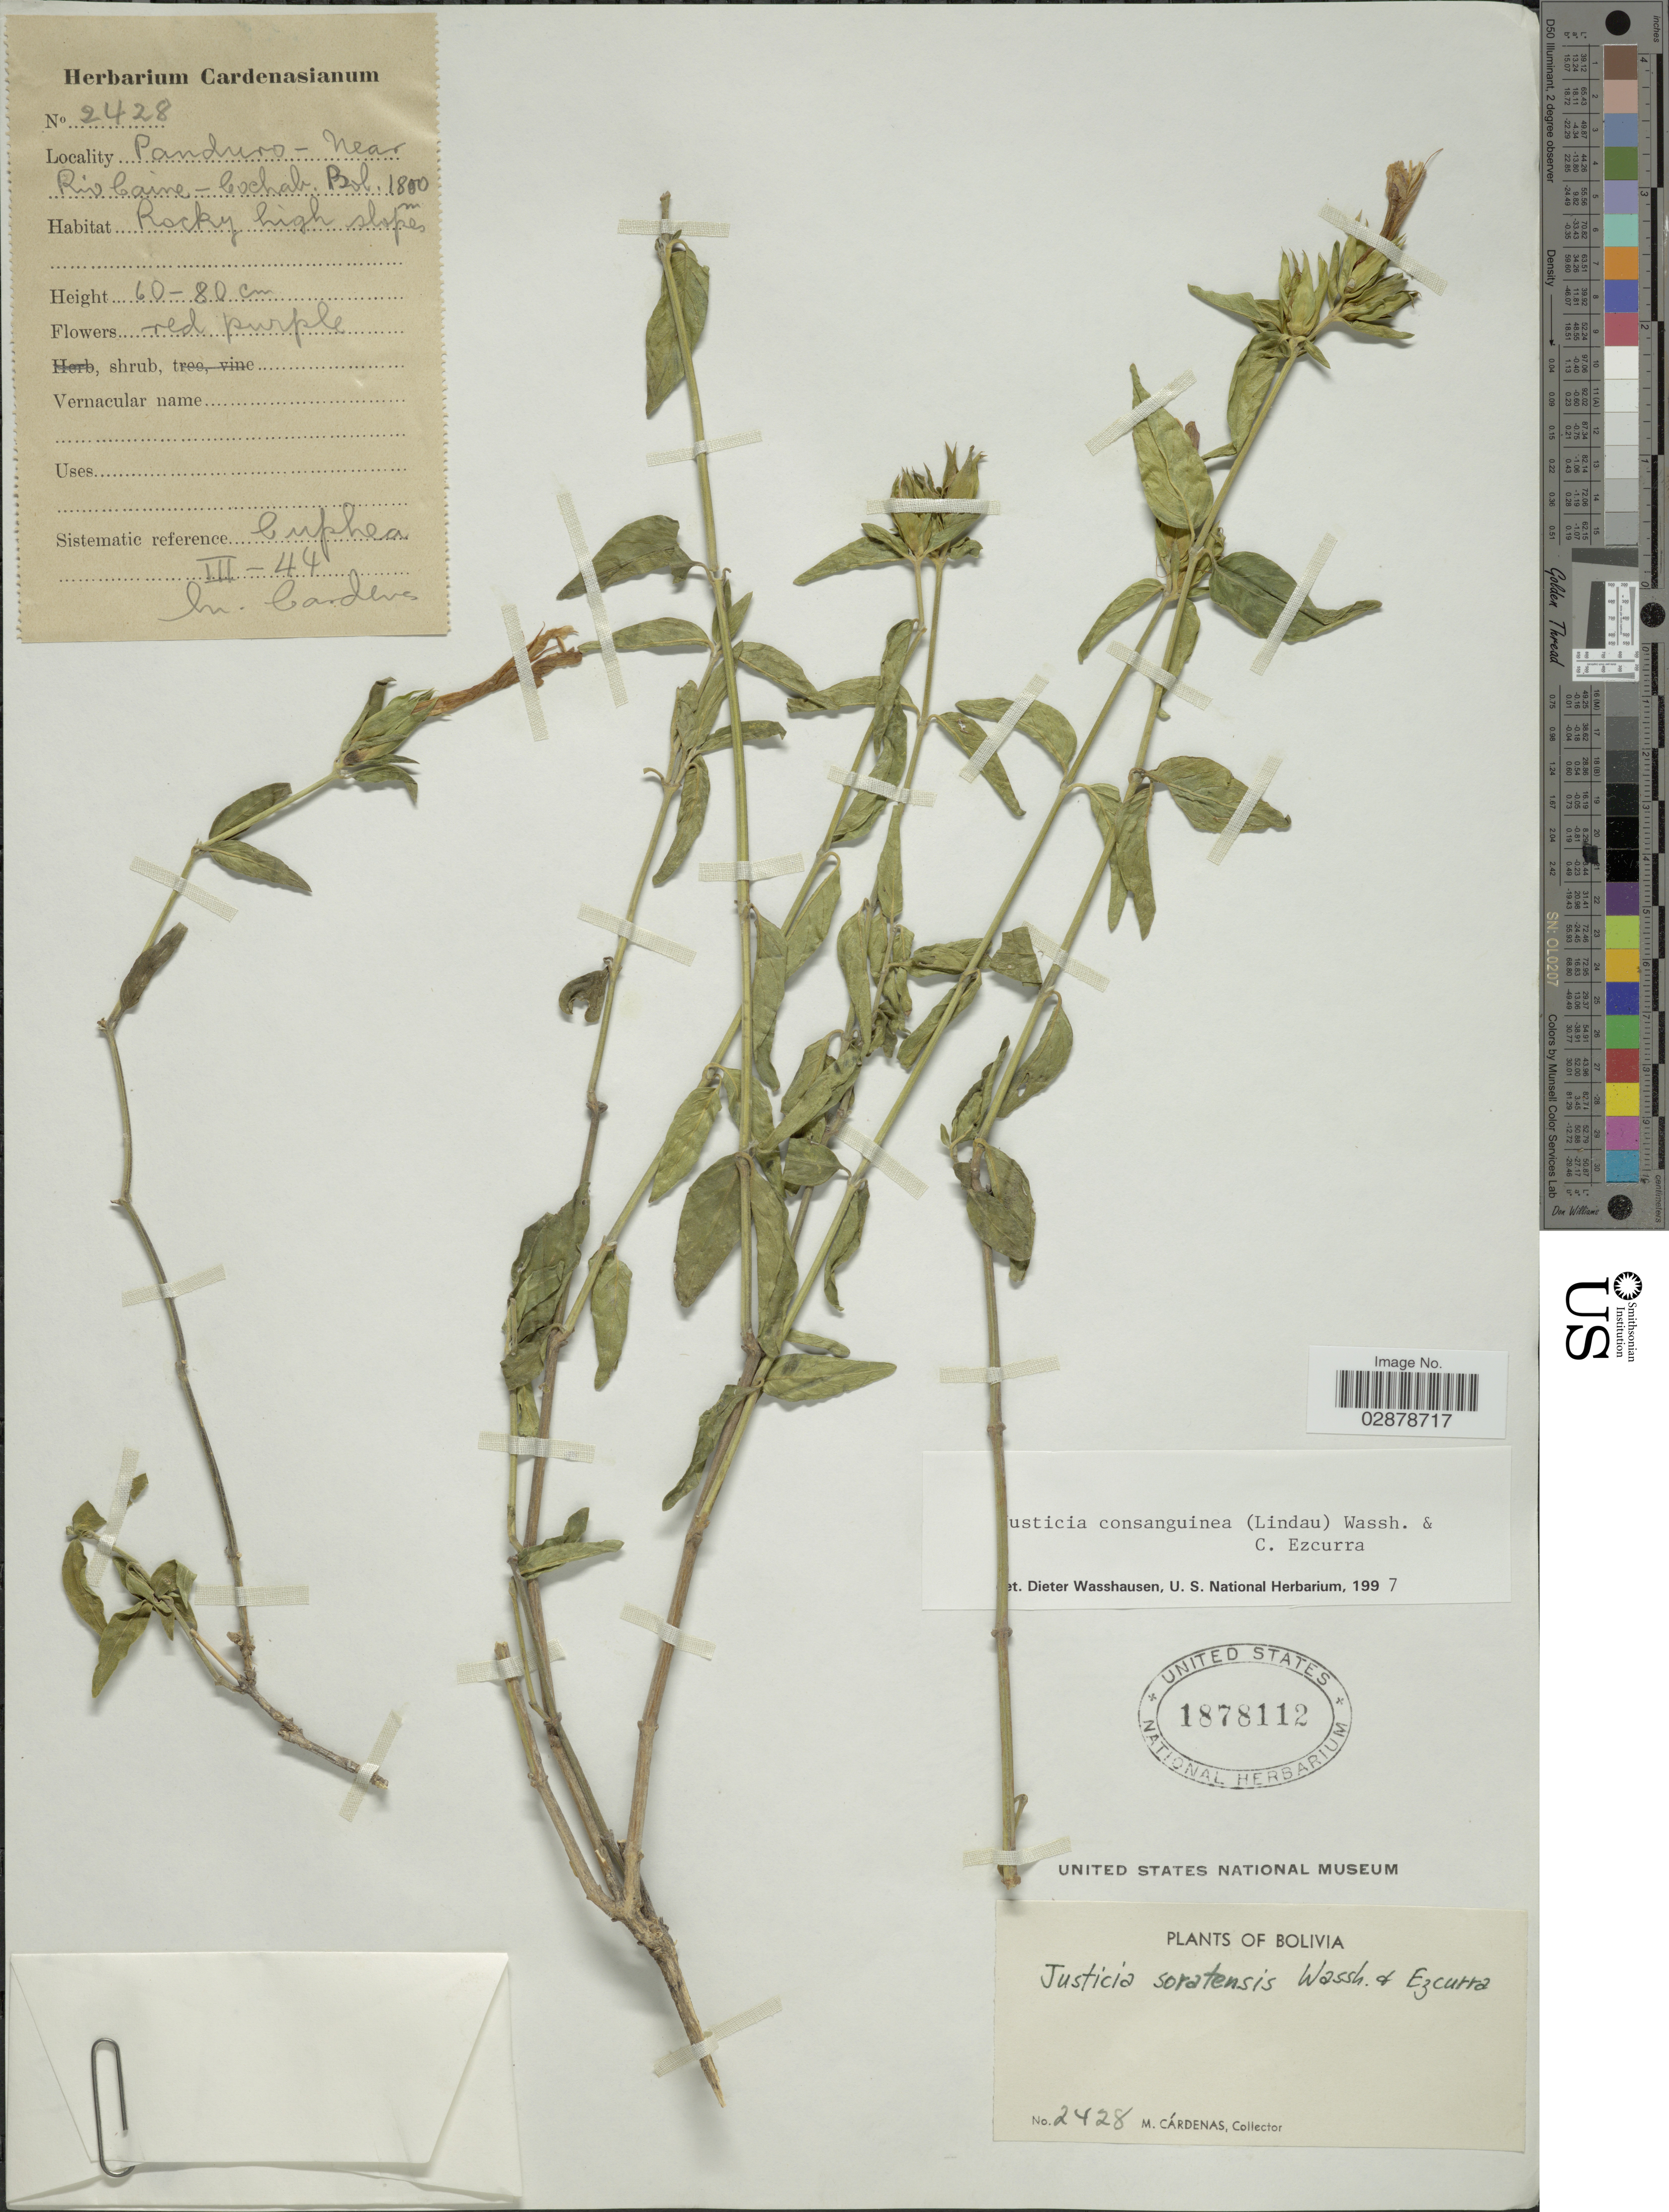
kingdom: Plantae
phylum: Tracheophyta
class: Magnoliopsida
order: Lamiales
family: Acanthaceae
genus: Justicia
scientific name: Justicia consanguinea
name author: (Lindau) Wassh. & C. Ezcurra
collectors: M. Cárdenas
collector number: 2428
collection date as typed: Transcribed d/m/y: /3/44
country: Bolivia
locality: Panduro - Near Rio Caine.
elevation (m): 1800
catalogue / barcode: US 1878112